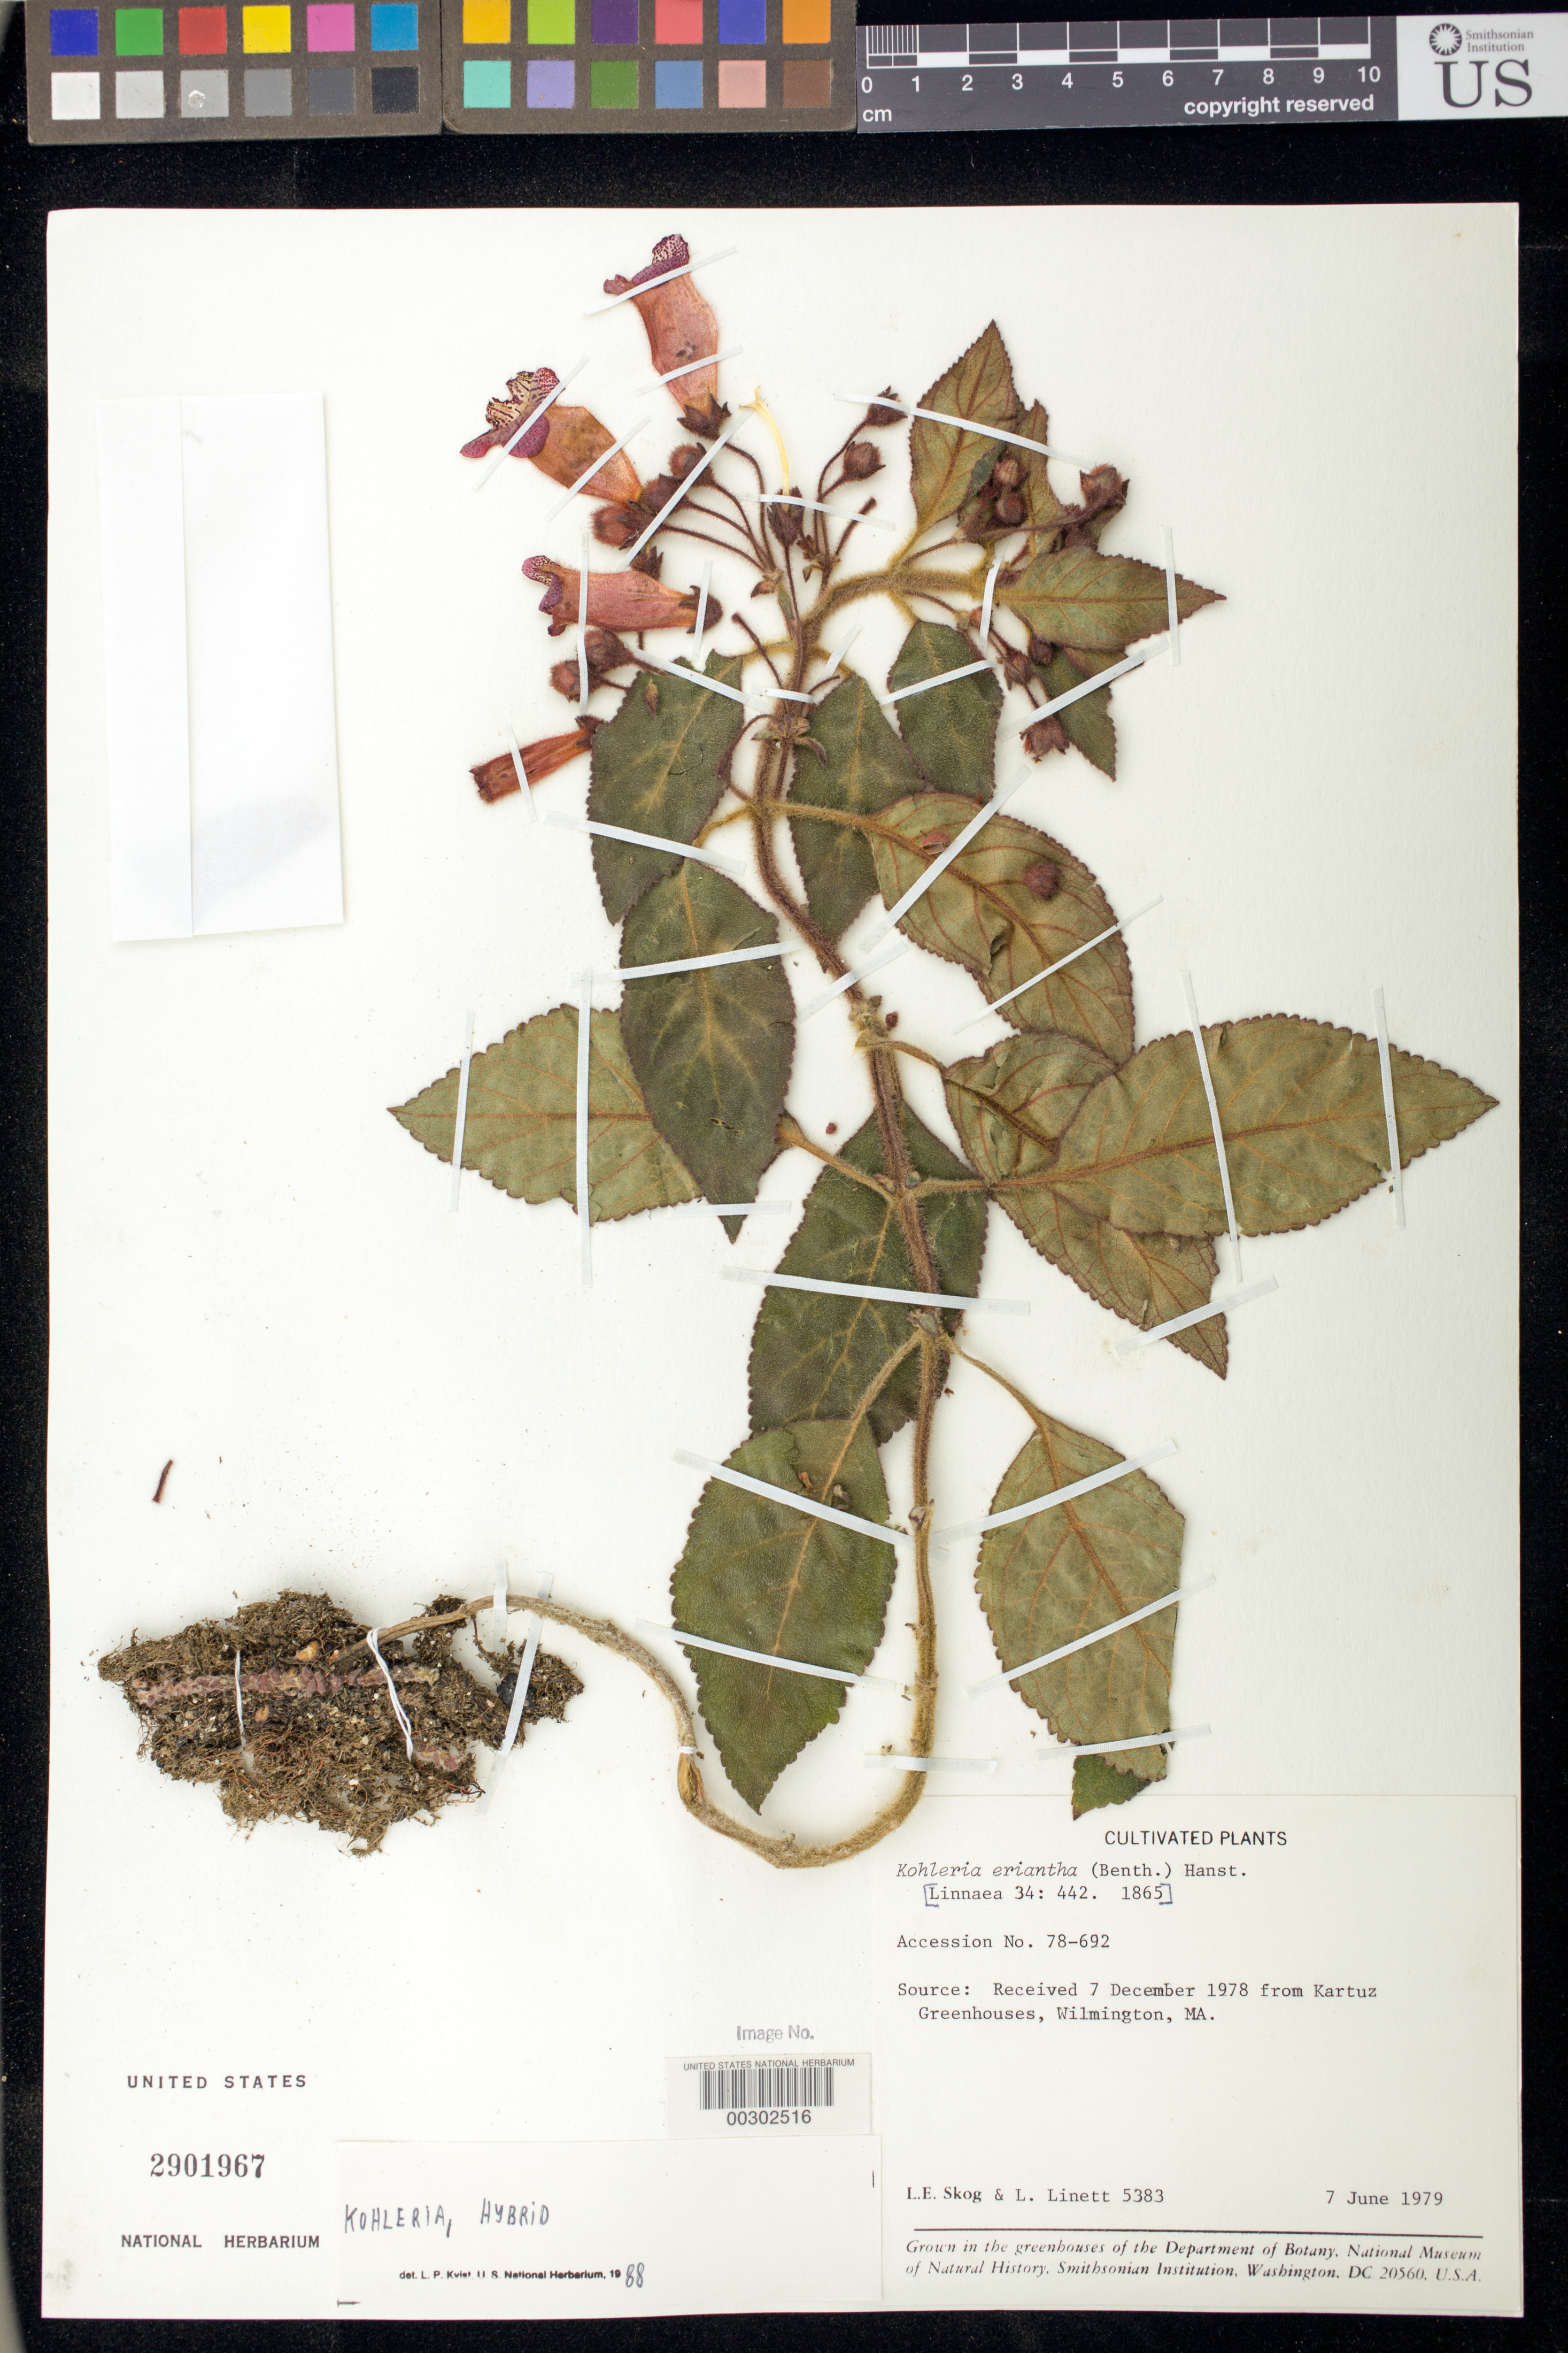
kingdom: Plantae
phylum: Tracheophyta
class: Magnoliopsida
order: Lamiales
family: Gesneriaceae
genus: Kohleria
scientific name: Kohleria hybrid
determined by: Kvist, L. P., (US), Smithsonian Institution - National Museum of Natural History (UNITED STATES)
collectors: L. E. Skog & L. Linett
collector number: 5383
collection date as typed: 07 Jun 1979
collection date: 1979-06-07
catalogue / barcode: US 2901967